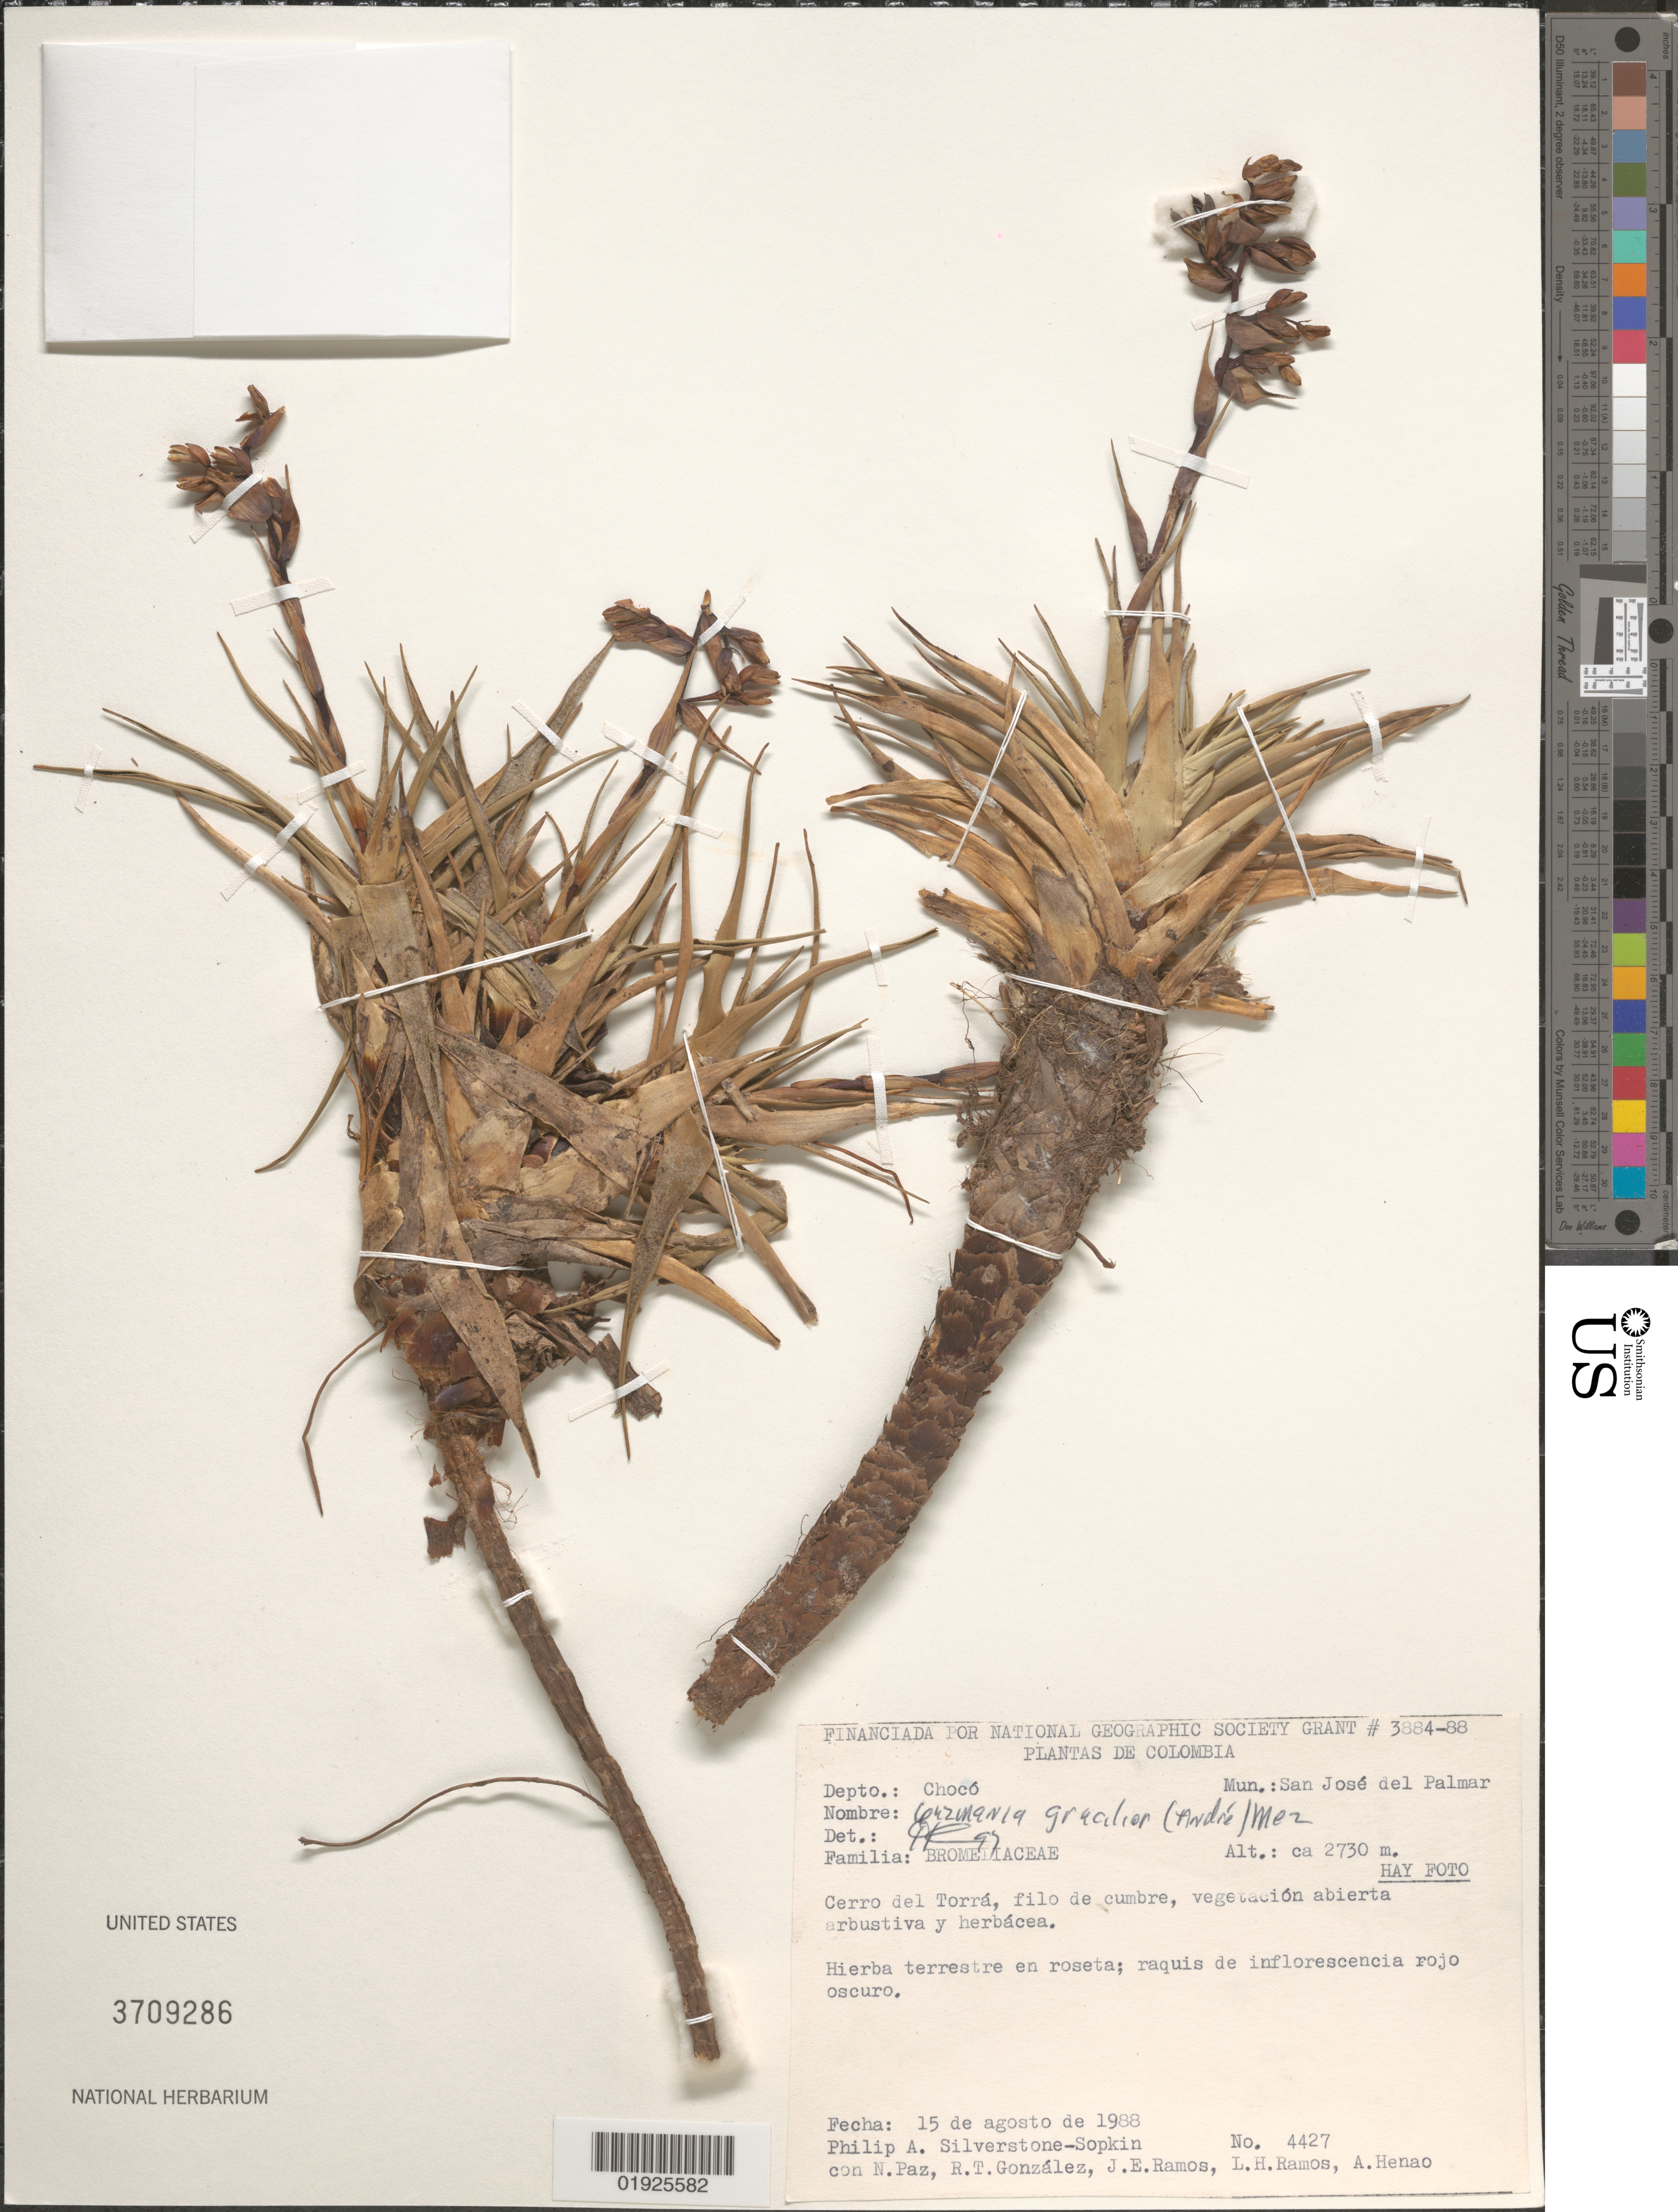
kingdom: Plantae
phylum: Tracheophyta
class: Liliopsida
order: Poales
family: Bromeliaceae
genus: Guzmania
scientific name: Guzmania gracilior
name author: (André) Mez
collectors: P. A. Silverstone-Sopkin, N. Paz, R. Gonzales, J. E. Ramos & A. Henao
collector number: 4427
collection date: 1988-08-15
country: Colombia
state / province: Chocó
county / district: San José Del Palmar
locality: Cerro del Torra.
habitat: Filo de cumbre, vegetacion abierta arbustiva y haerbacea.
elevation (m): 2730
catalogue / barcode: US 3709286